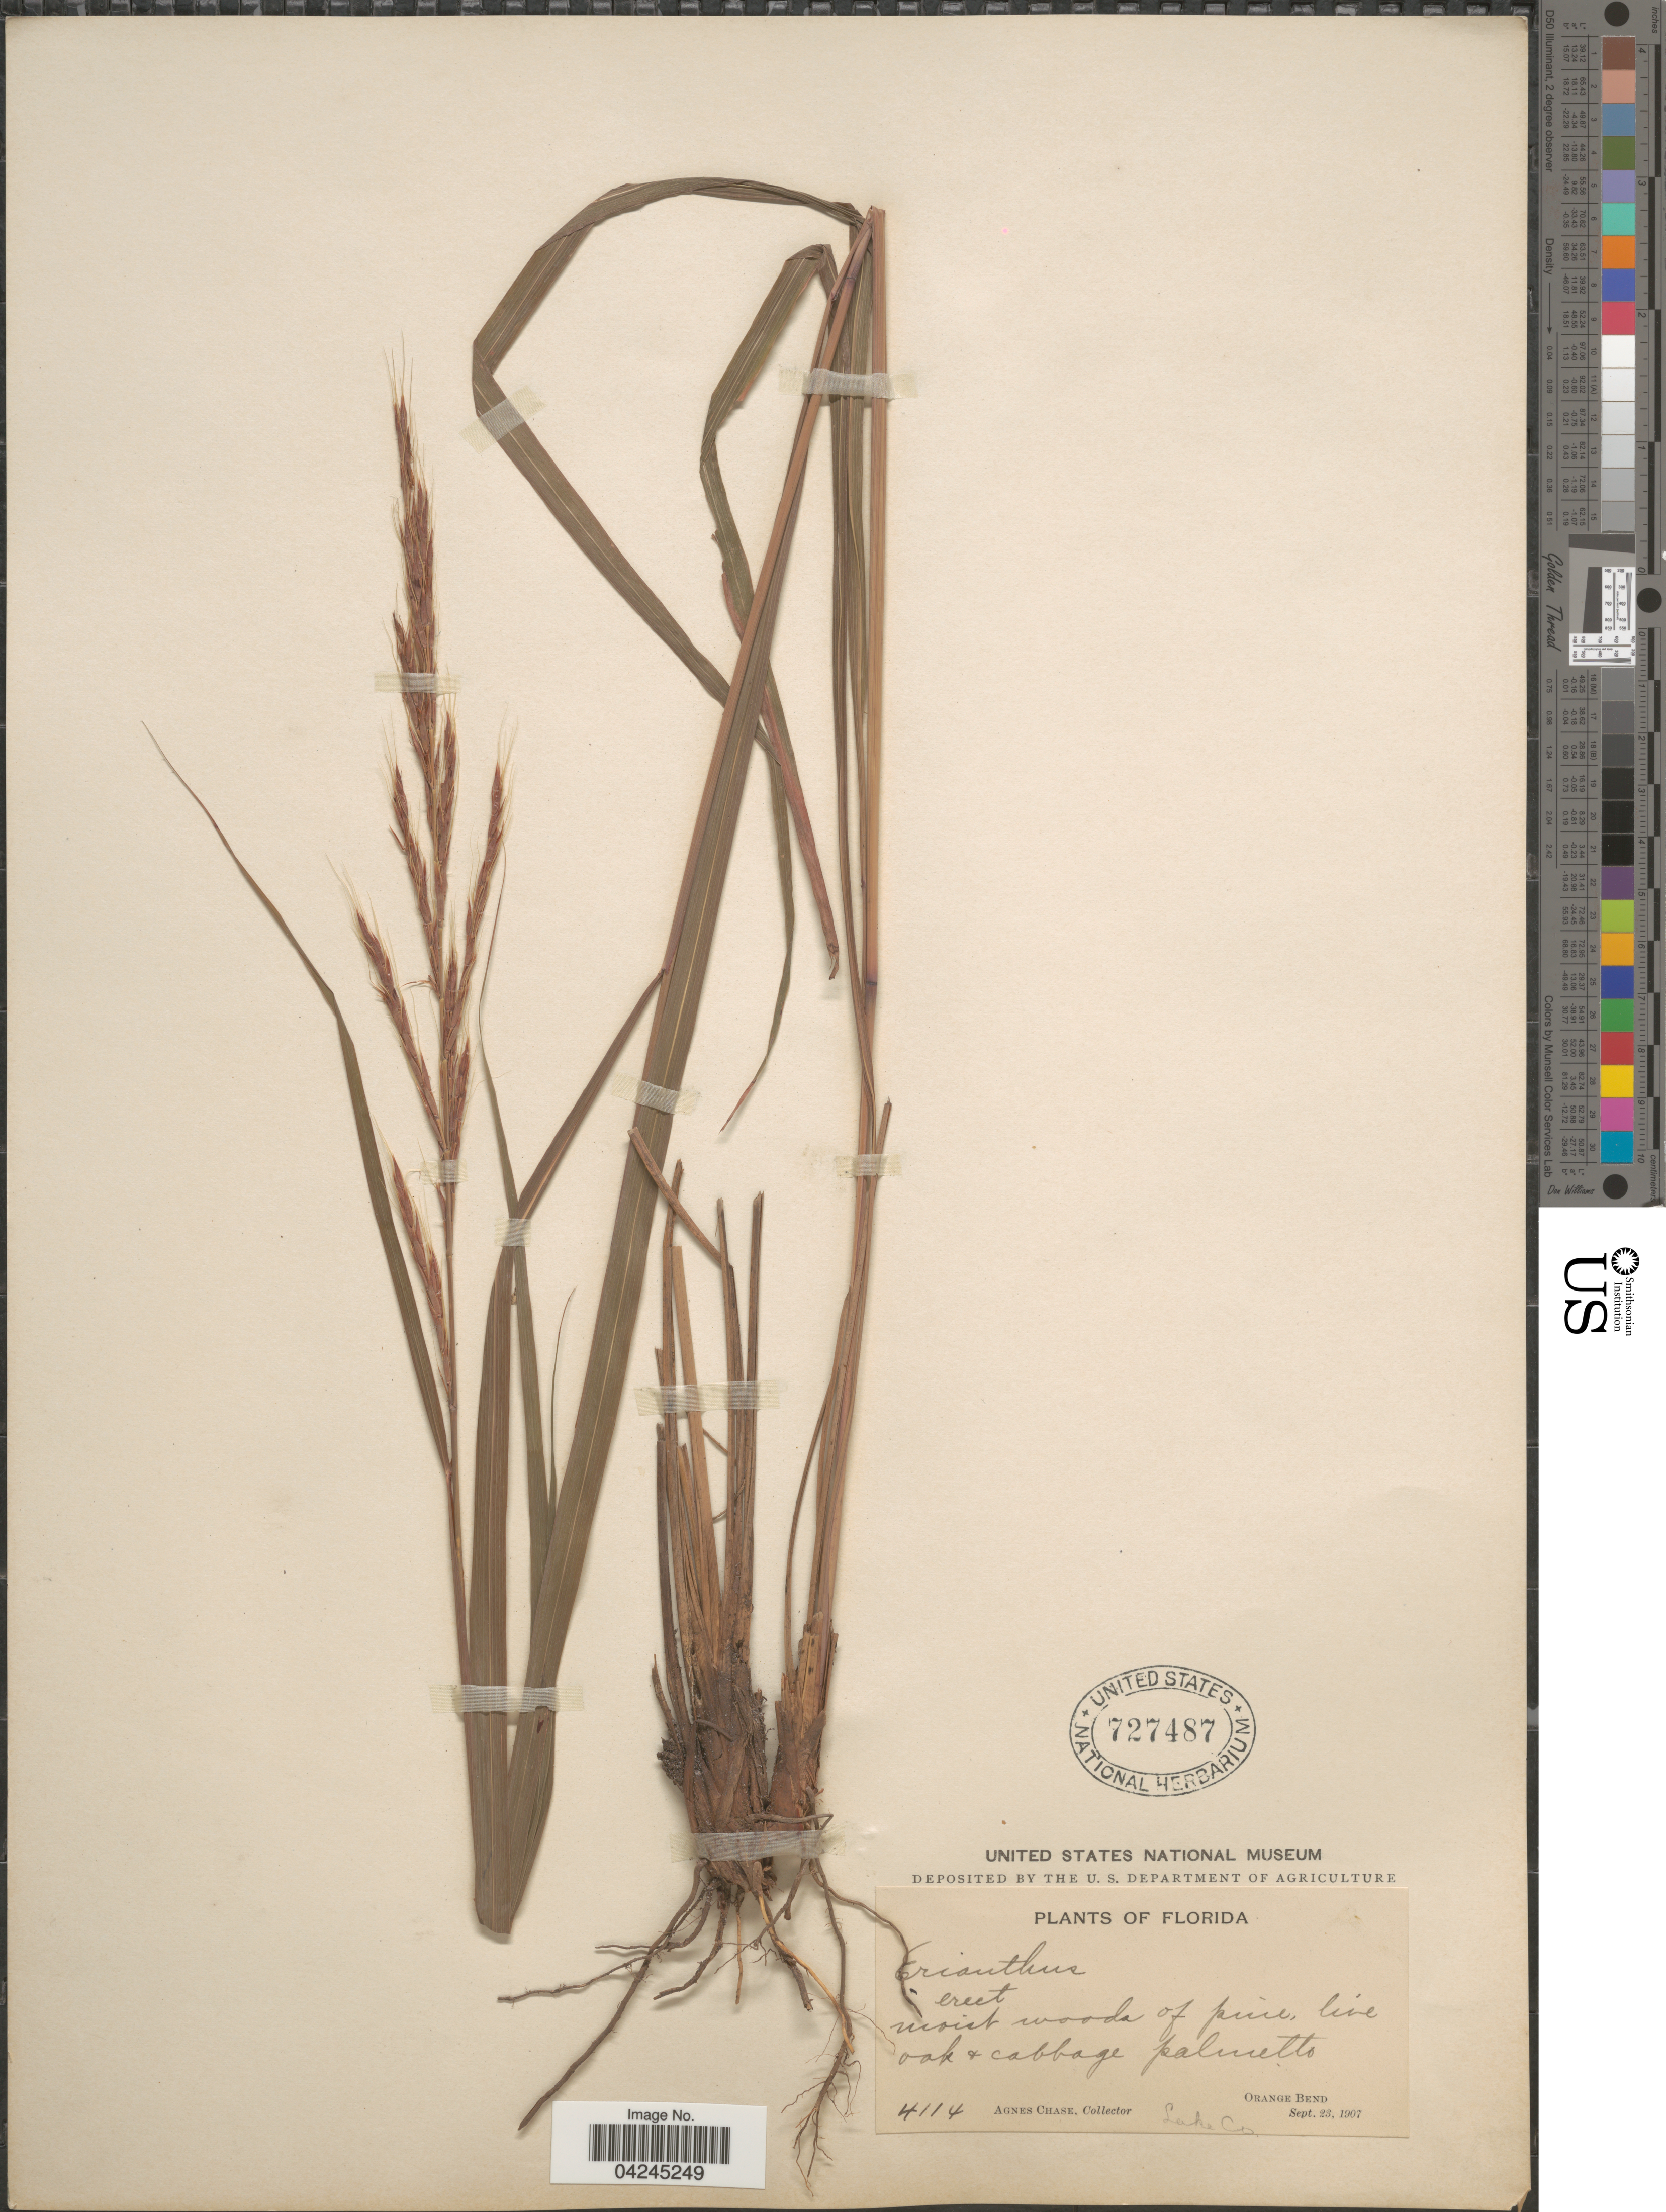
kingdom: Plantae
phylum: Tracheophyta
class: Liliopsida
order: Poales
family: Poaceae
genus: Erianthus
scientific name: Erianthus sp.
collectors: A. Chase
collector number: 4114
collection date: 1907-09-23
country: United States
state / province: Florida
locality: Lake Co. Orange Bend.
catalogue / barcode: US 727487